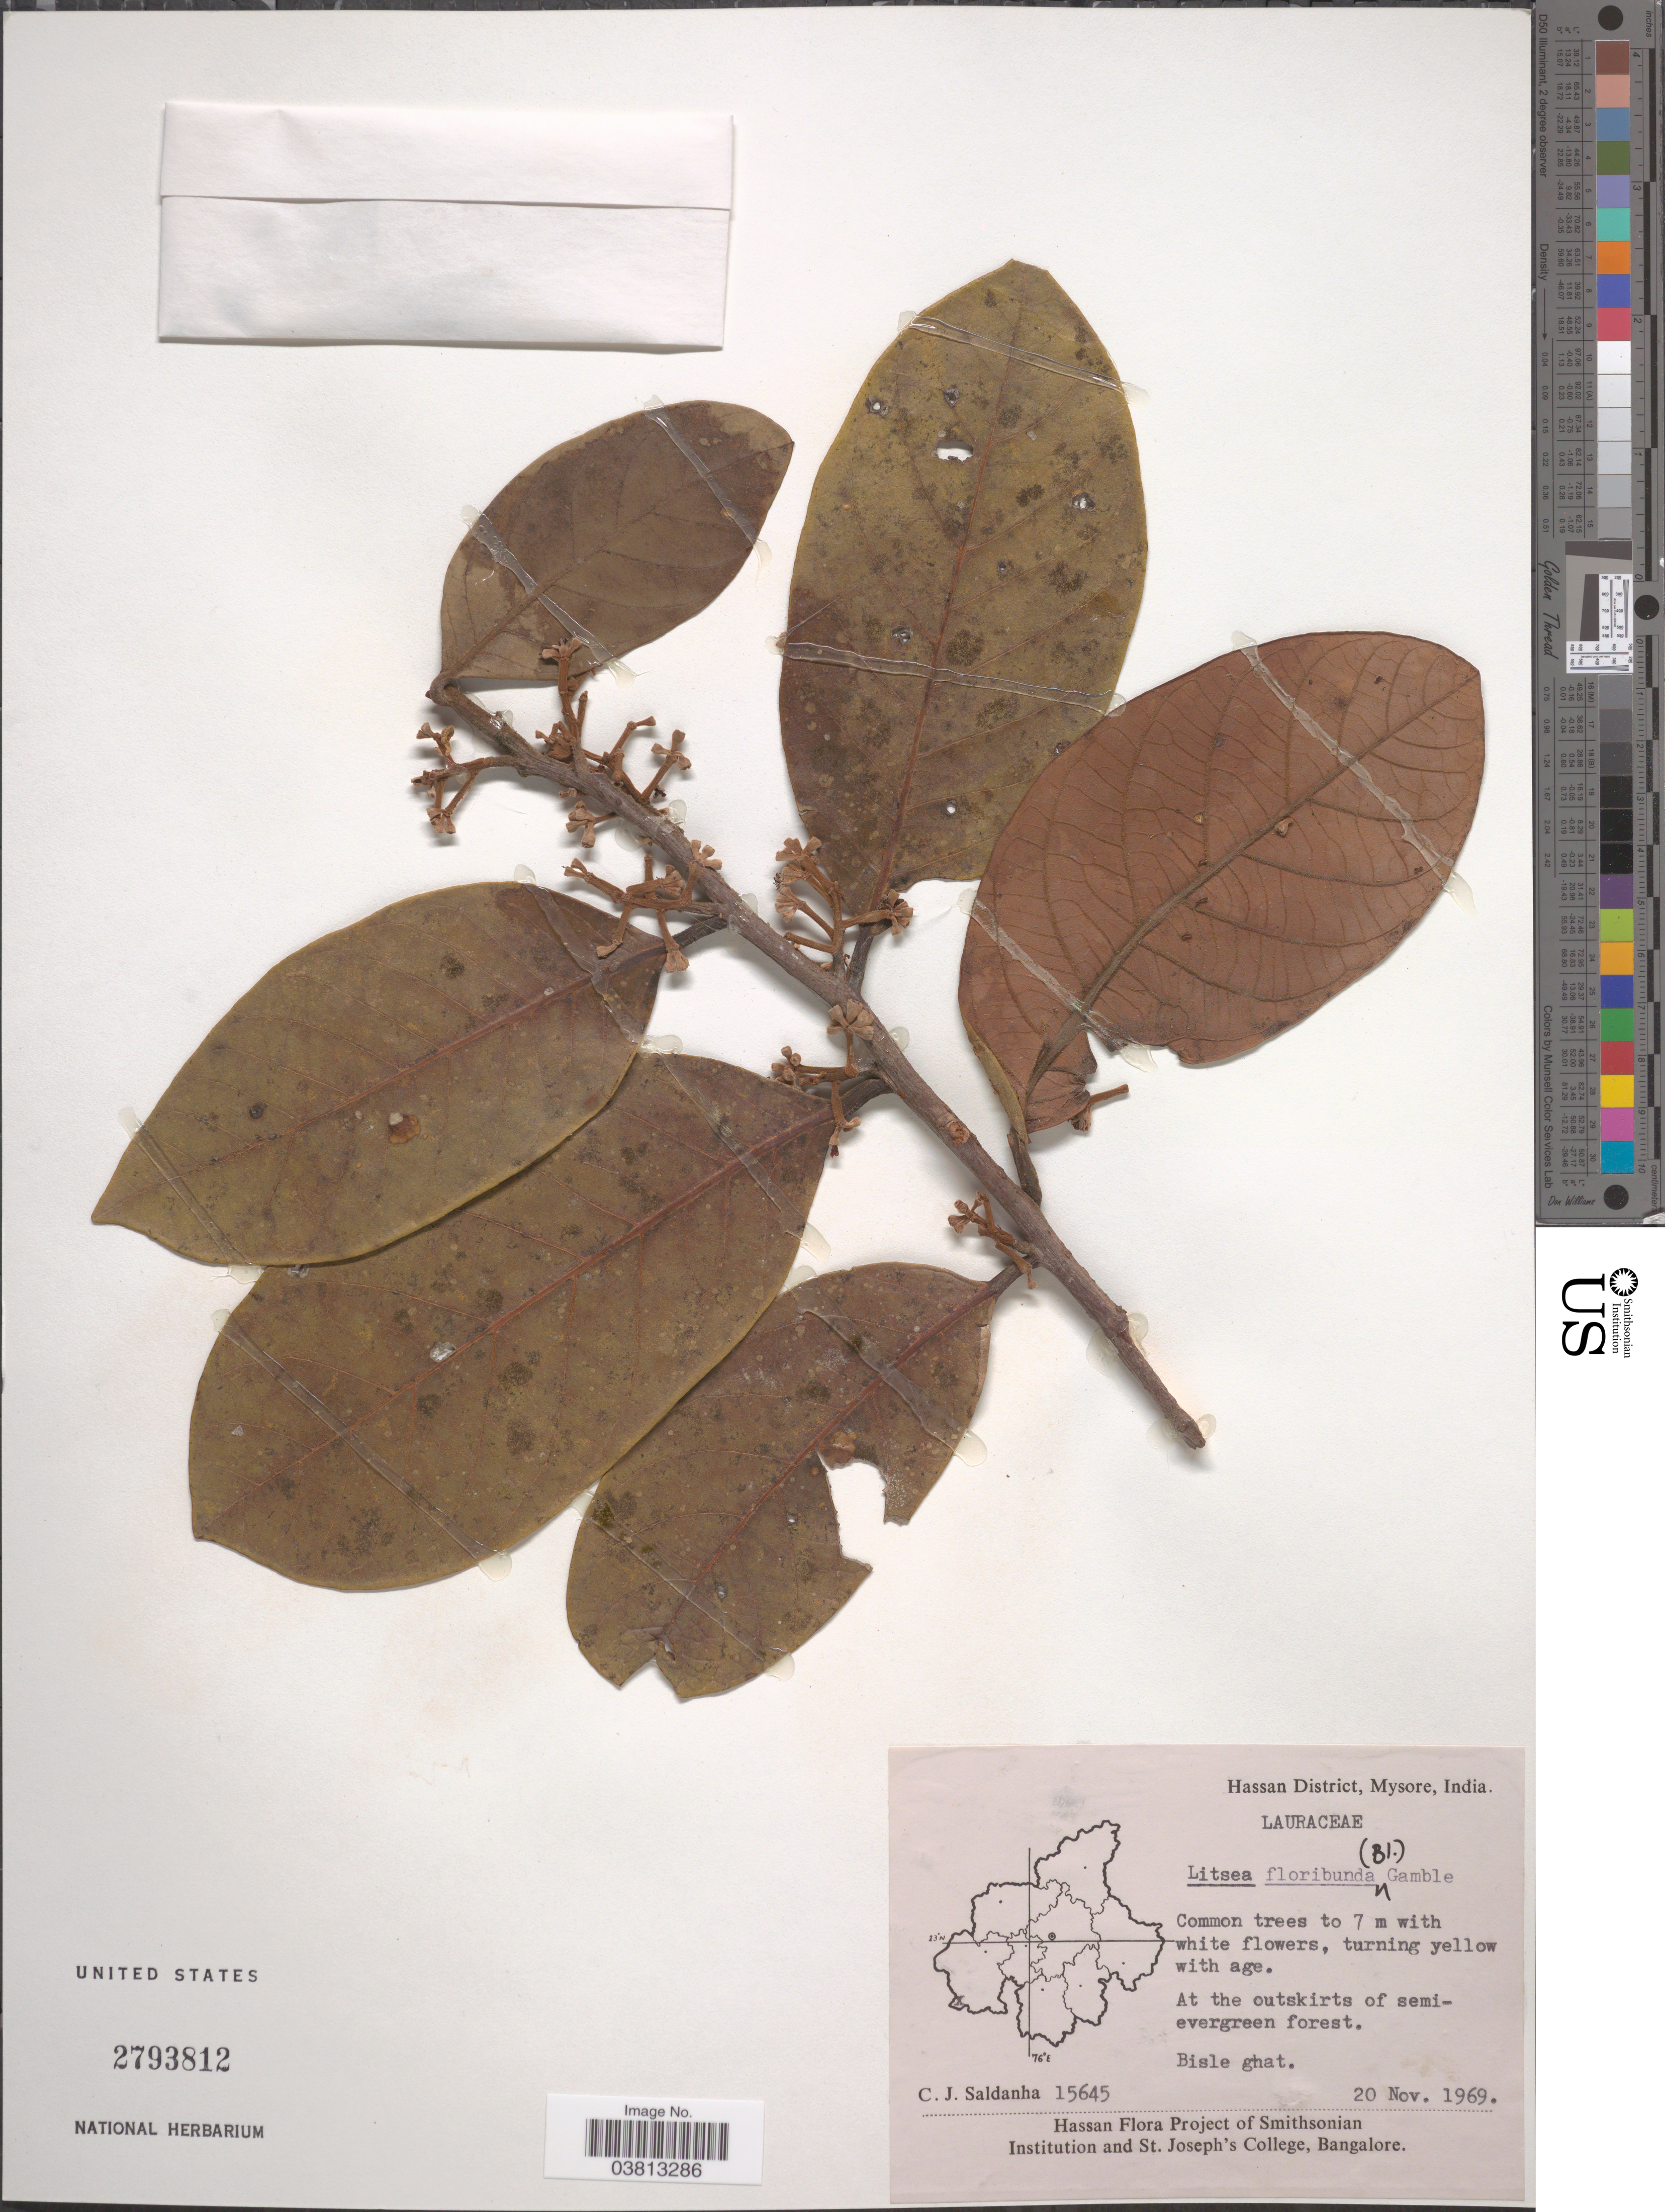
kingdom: Plantae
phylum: Tracheophyta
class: Magnoliopsida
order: Laurales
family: Lauraceae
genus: Litsea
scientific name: Litsea floribunda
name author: Gamble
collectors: C. J. Saldanha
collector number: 15645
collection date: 1969-11-20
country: India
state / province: Karnataka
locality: Hassan District, Mysore. Bisle ghat.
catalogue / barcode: US 2793812